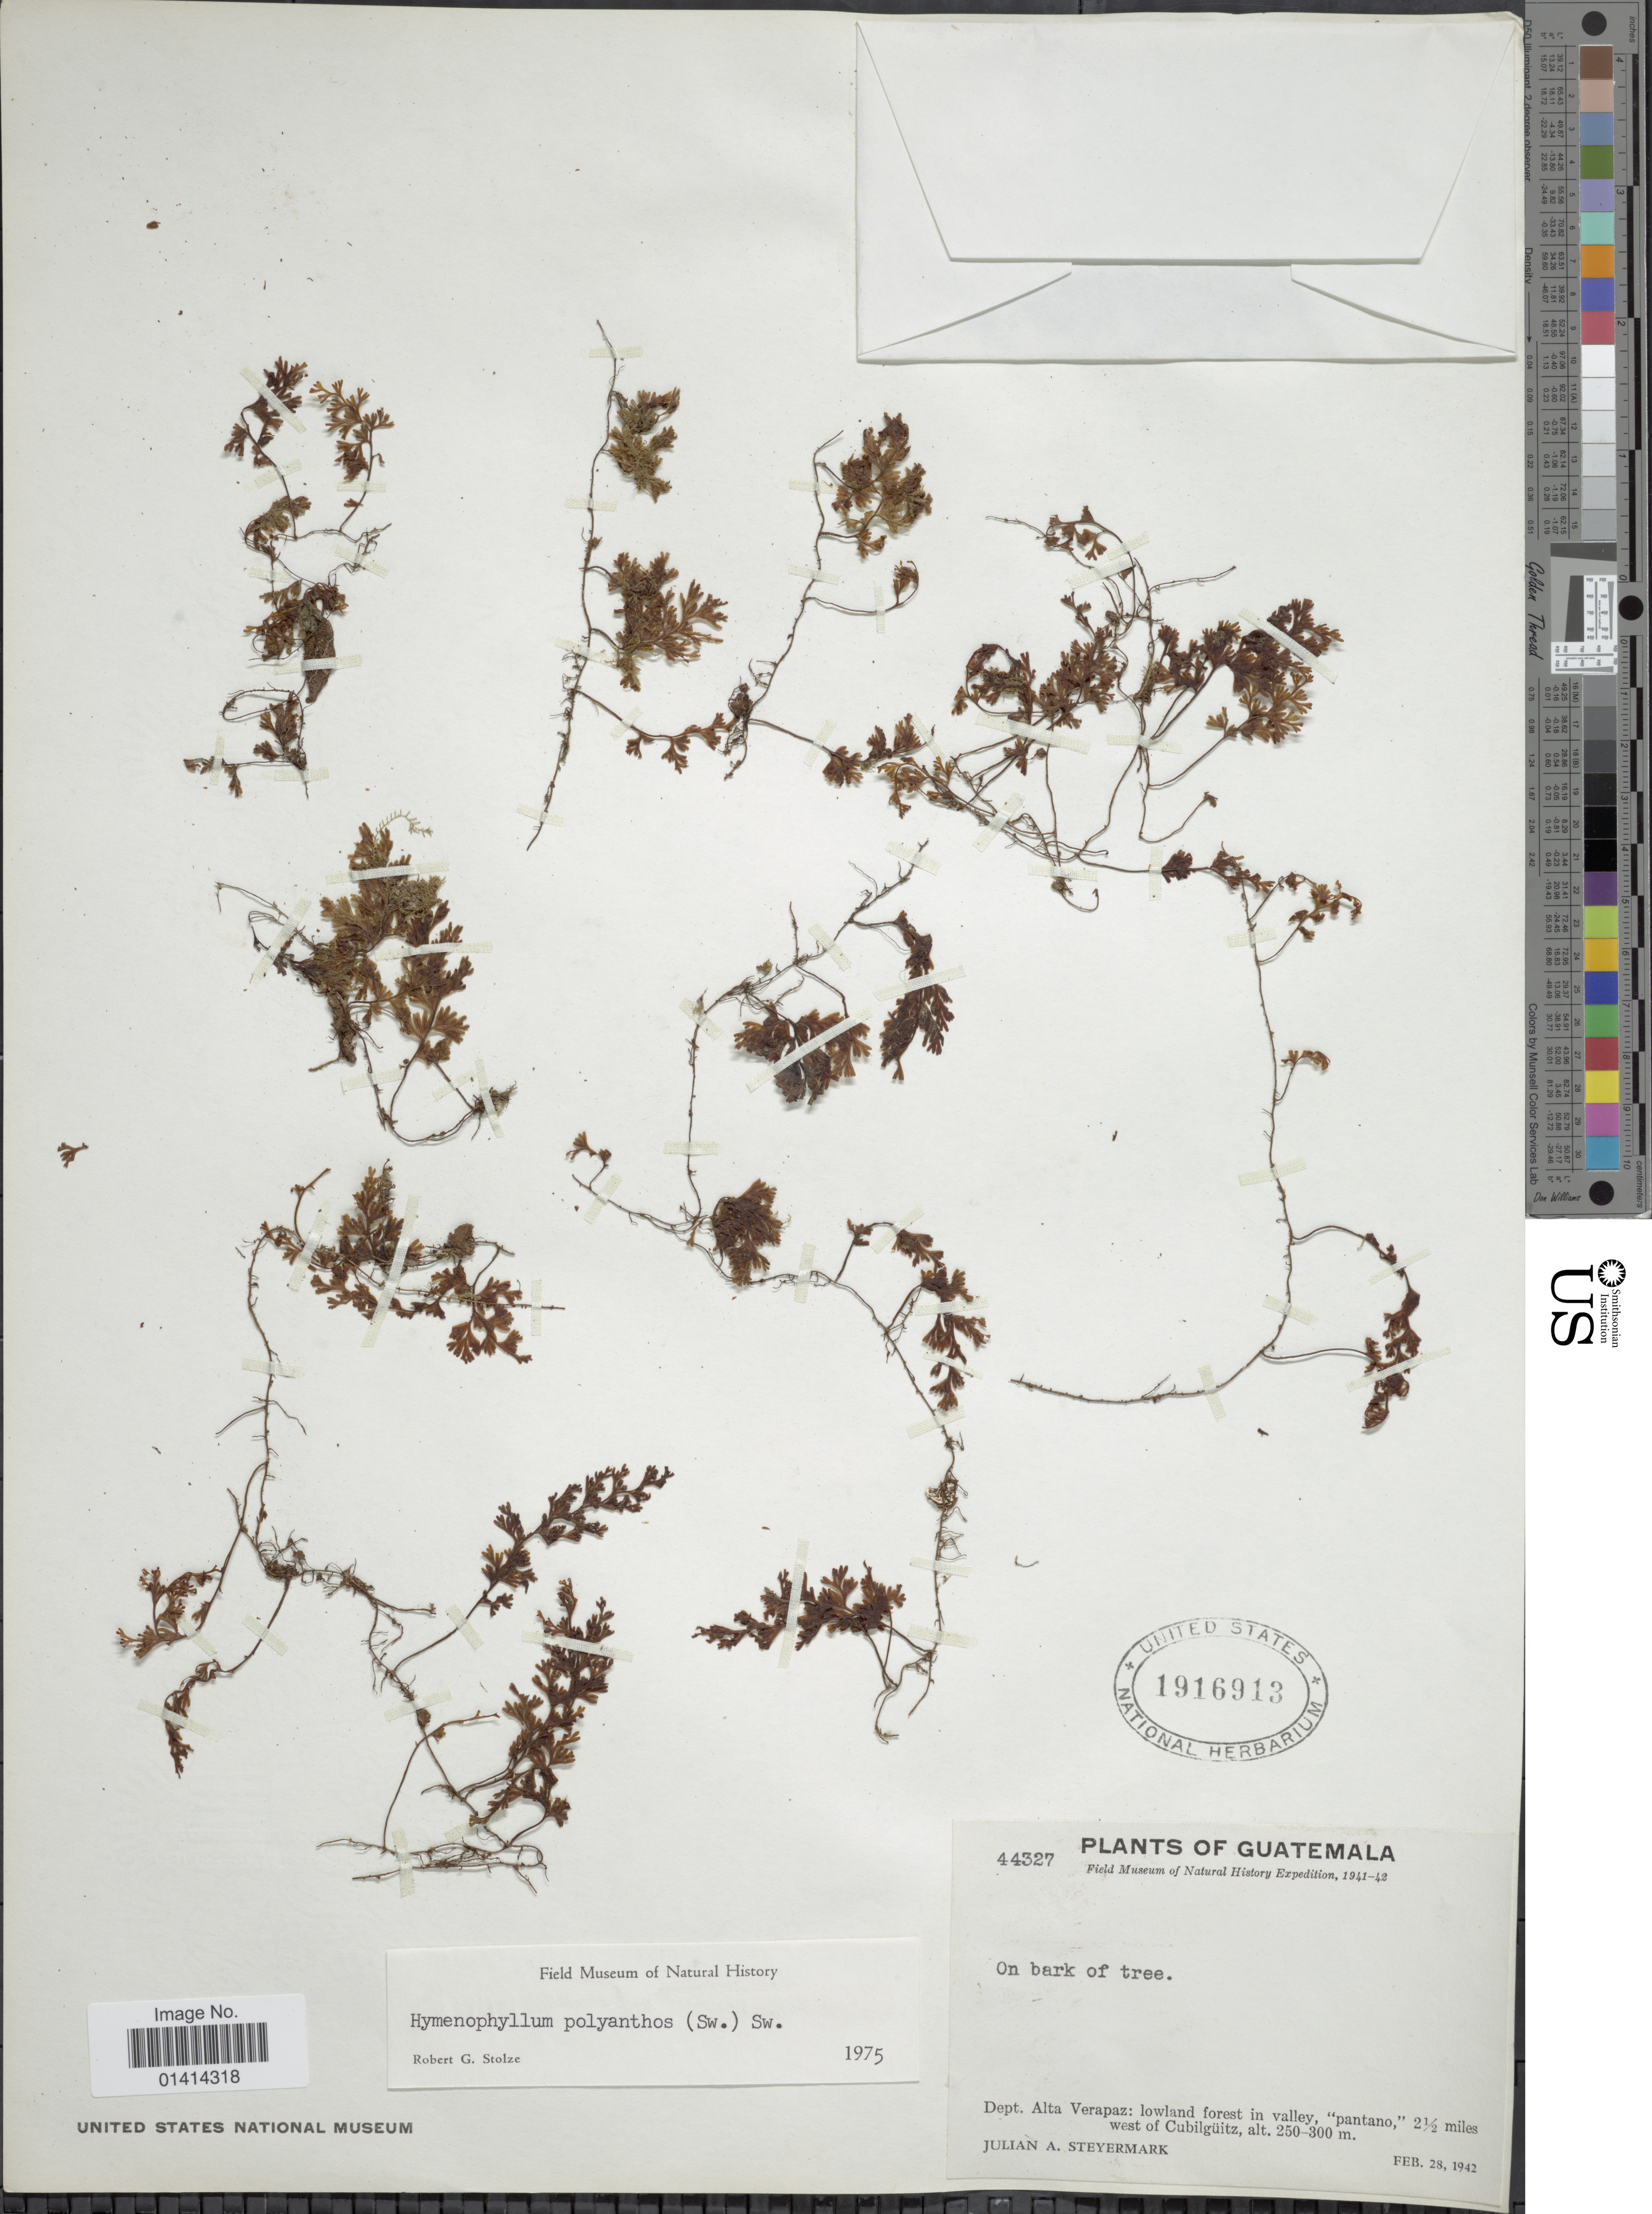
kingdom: Plantae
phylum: Tracheophyta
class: Polypodiopsida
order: Hymenophyllales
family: Hymenophyllaceae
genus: Hymenophyllum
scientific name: Hymenophyllum polyanthos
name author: (Sw.) Sw.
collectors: J. Steyermark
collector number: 44327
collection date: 1942-02-28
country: Guatemala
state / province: Alta Verapaz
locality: Dept Alta Verapaz: lowland in valley, 'pantano,' 2½ miles west of Cubilgüitz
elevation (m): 250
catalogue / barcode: US 1916913